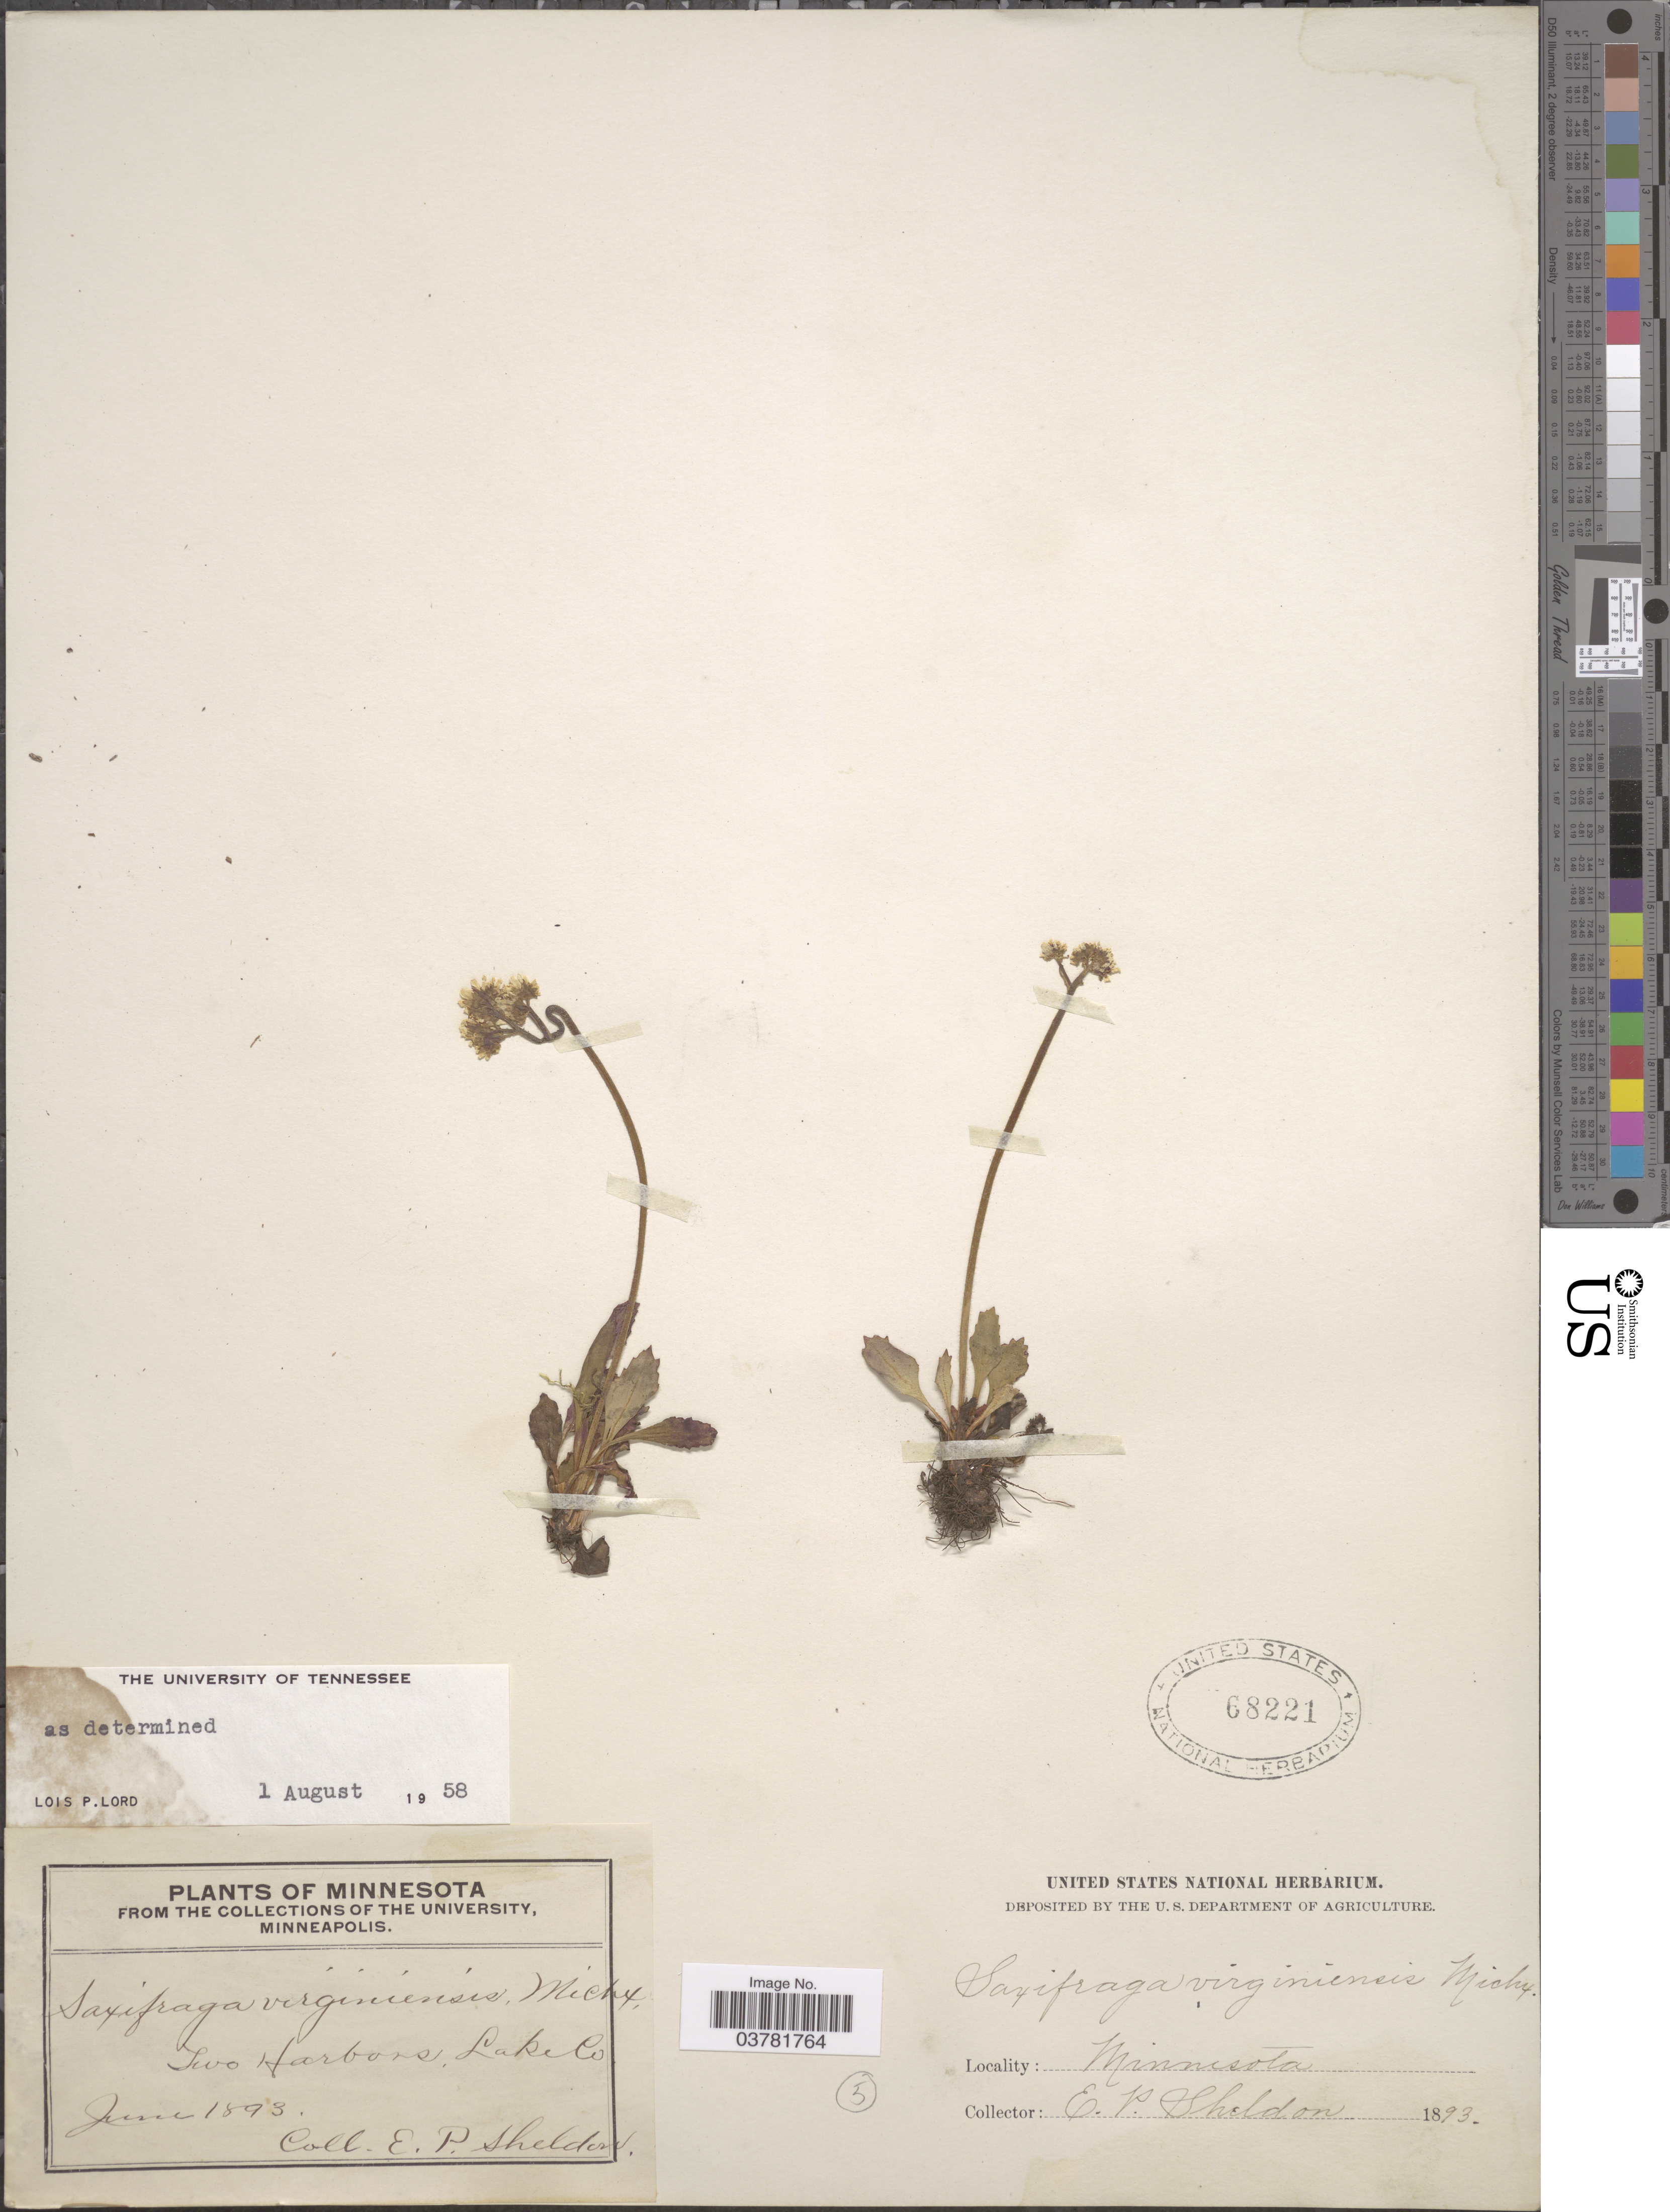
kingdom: Plantae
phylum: Tracheophyta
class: Magnoliopsida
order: Saxifragales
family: Saxifragaceae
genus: Micranthes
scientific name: Micranthes virginiensis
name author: (Michx.) Small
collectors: E. P. Sheldon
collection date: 1893-06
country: United States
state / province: Minnesota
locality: Two Harbors, Lake Co.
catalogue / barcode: US 68221